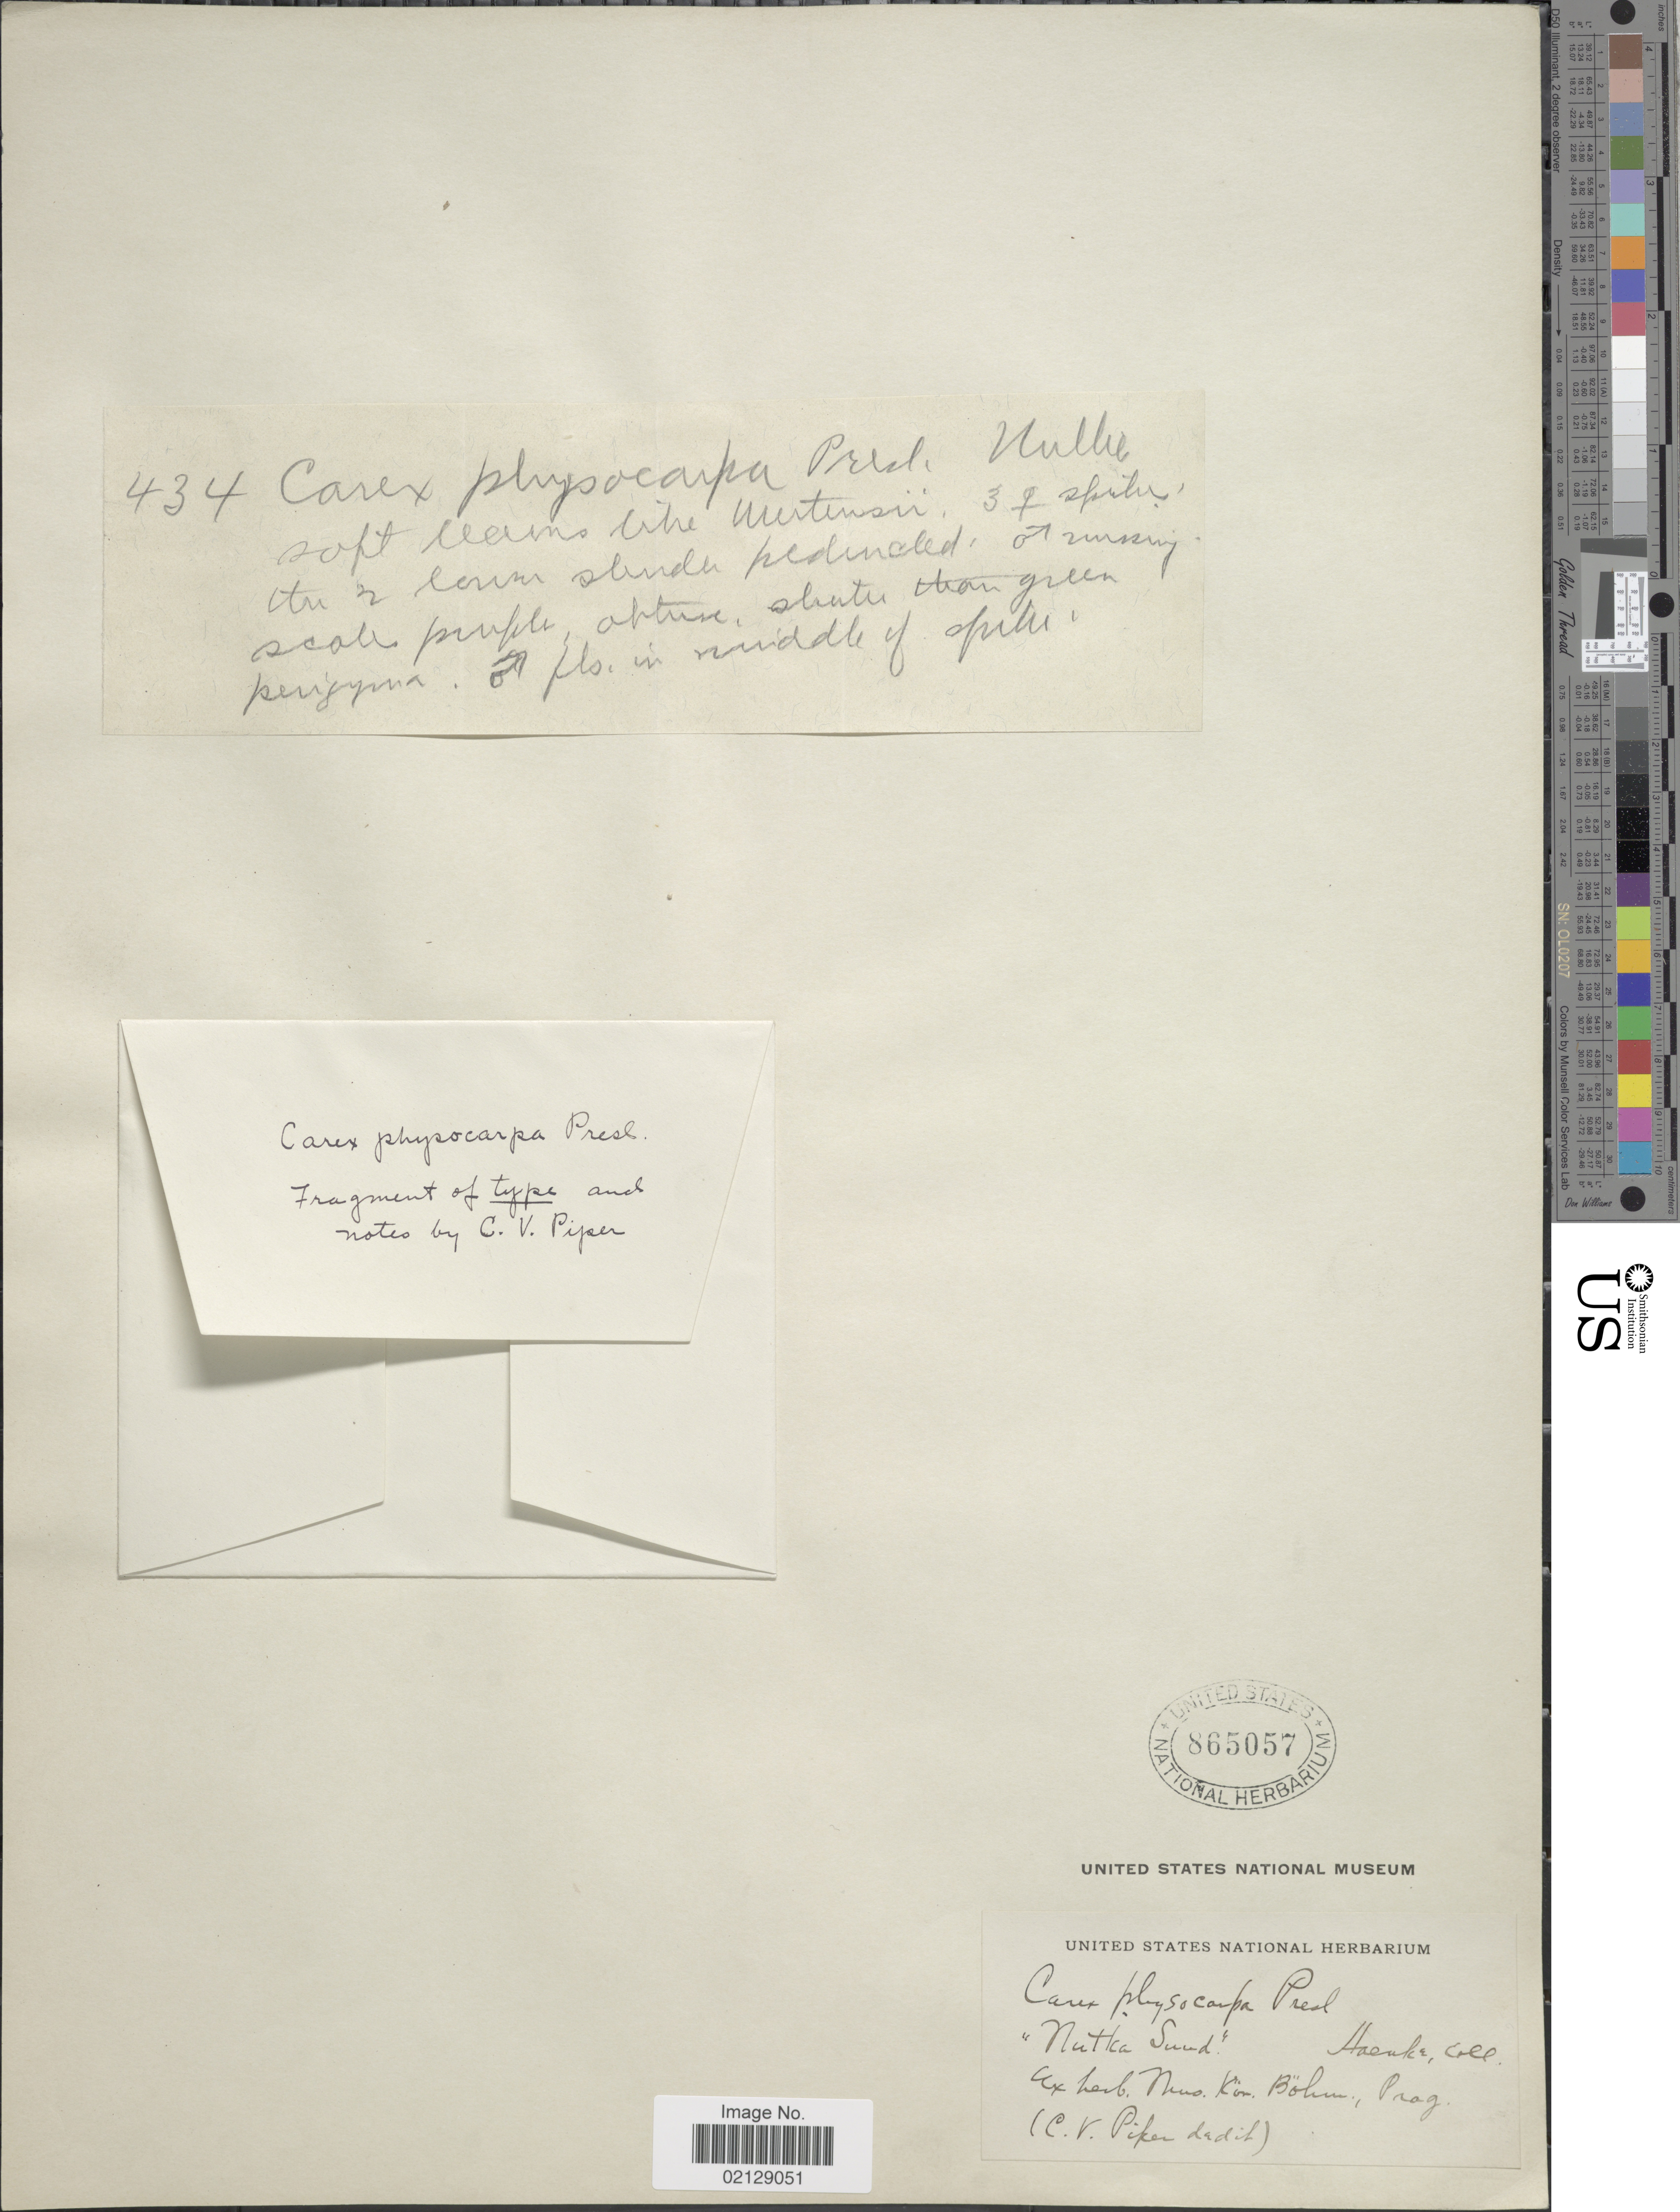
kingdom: Plantae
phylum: Tracheophyta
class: Liliopsida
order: Poales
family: Cyperaceae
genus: Carex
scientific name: Carex saxatilis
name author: L.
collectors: Haenke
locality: Nutka Suud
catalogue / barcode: US 865057